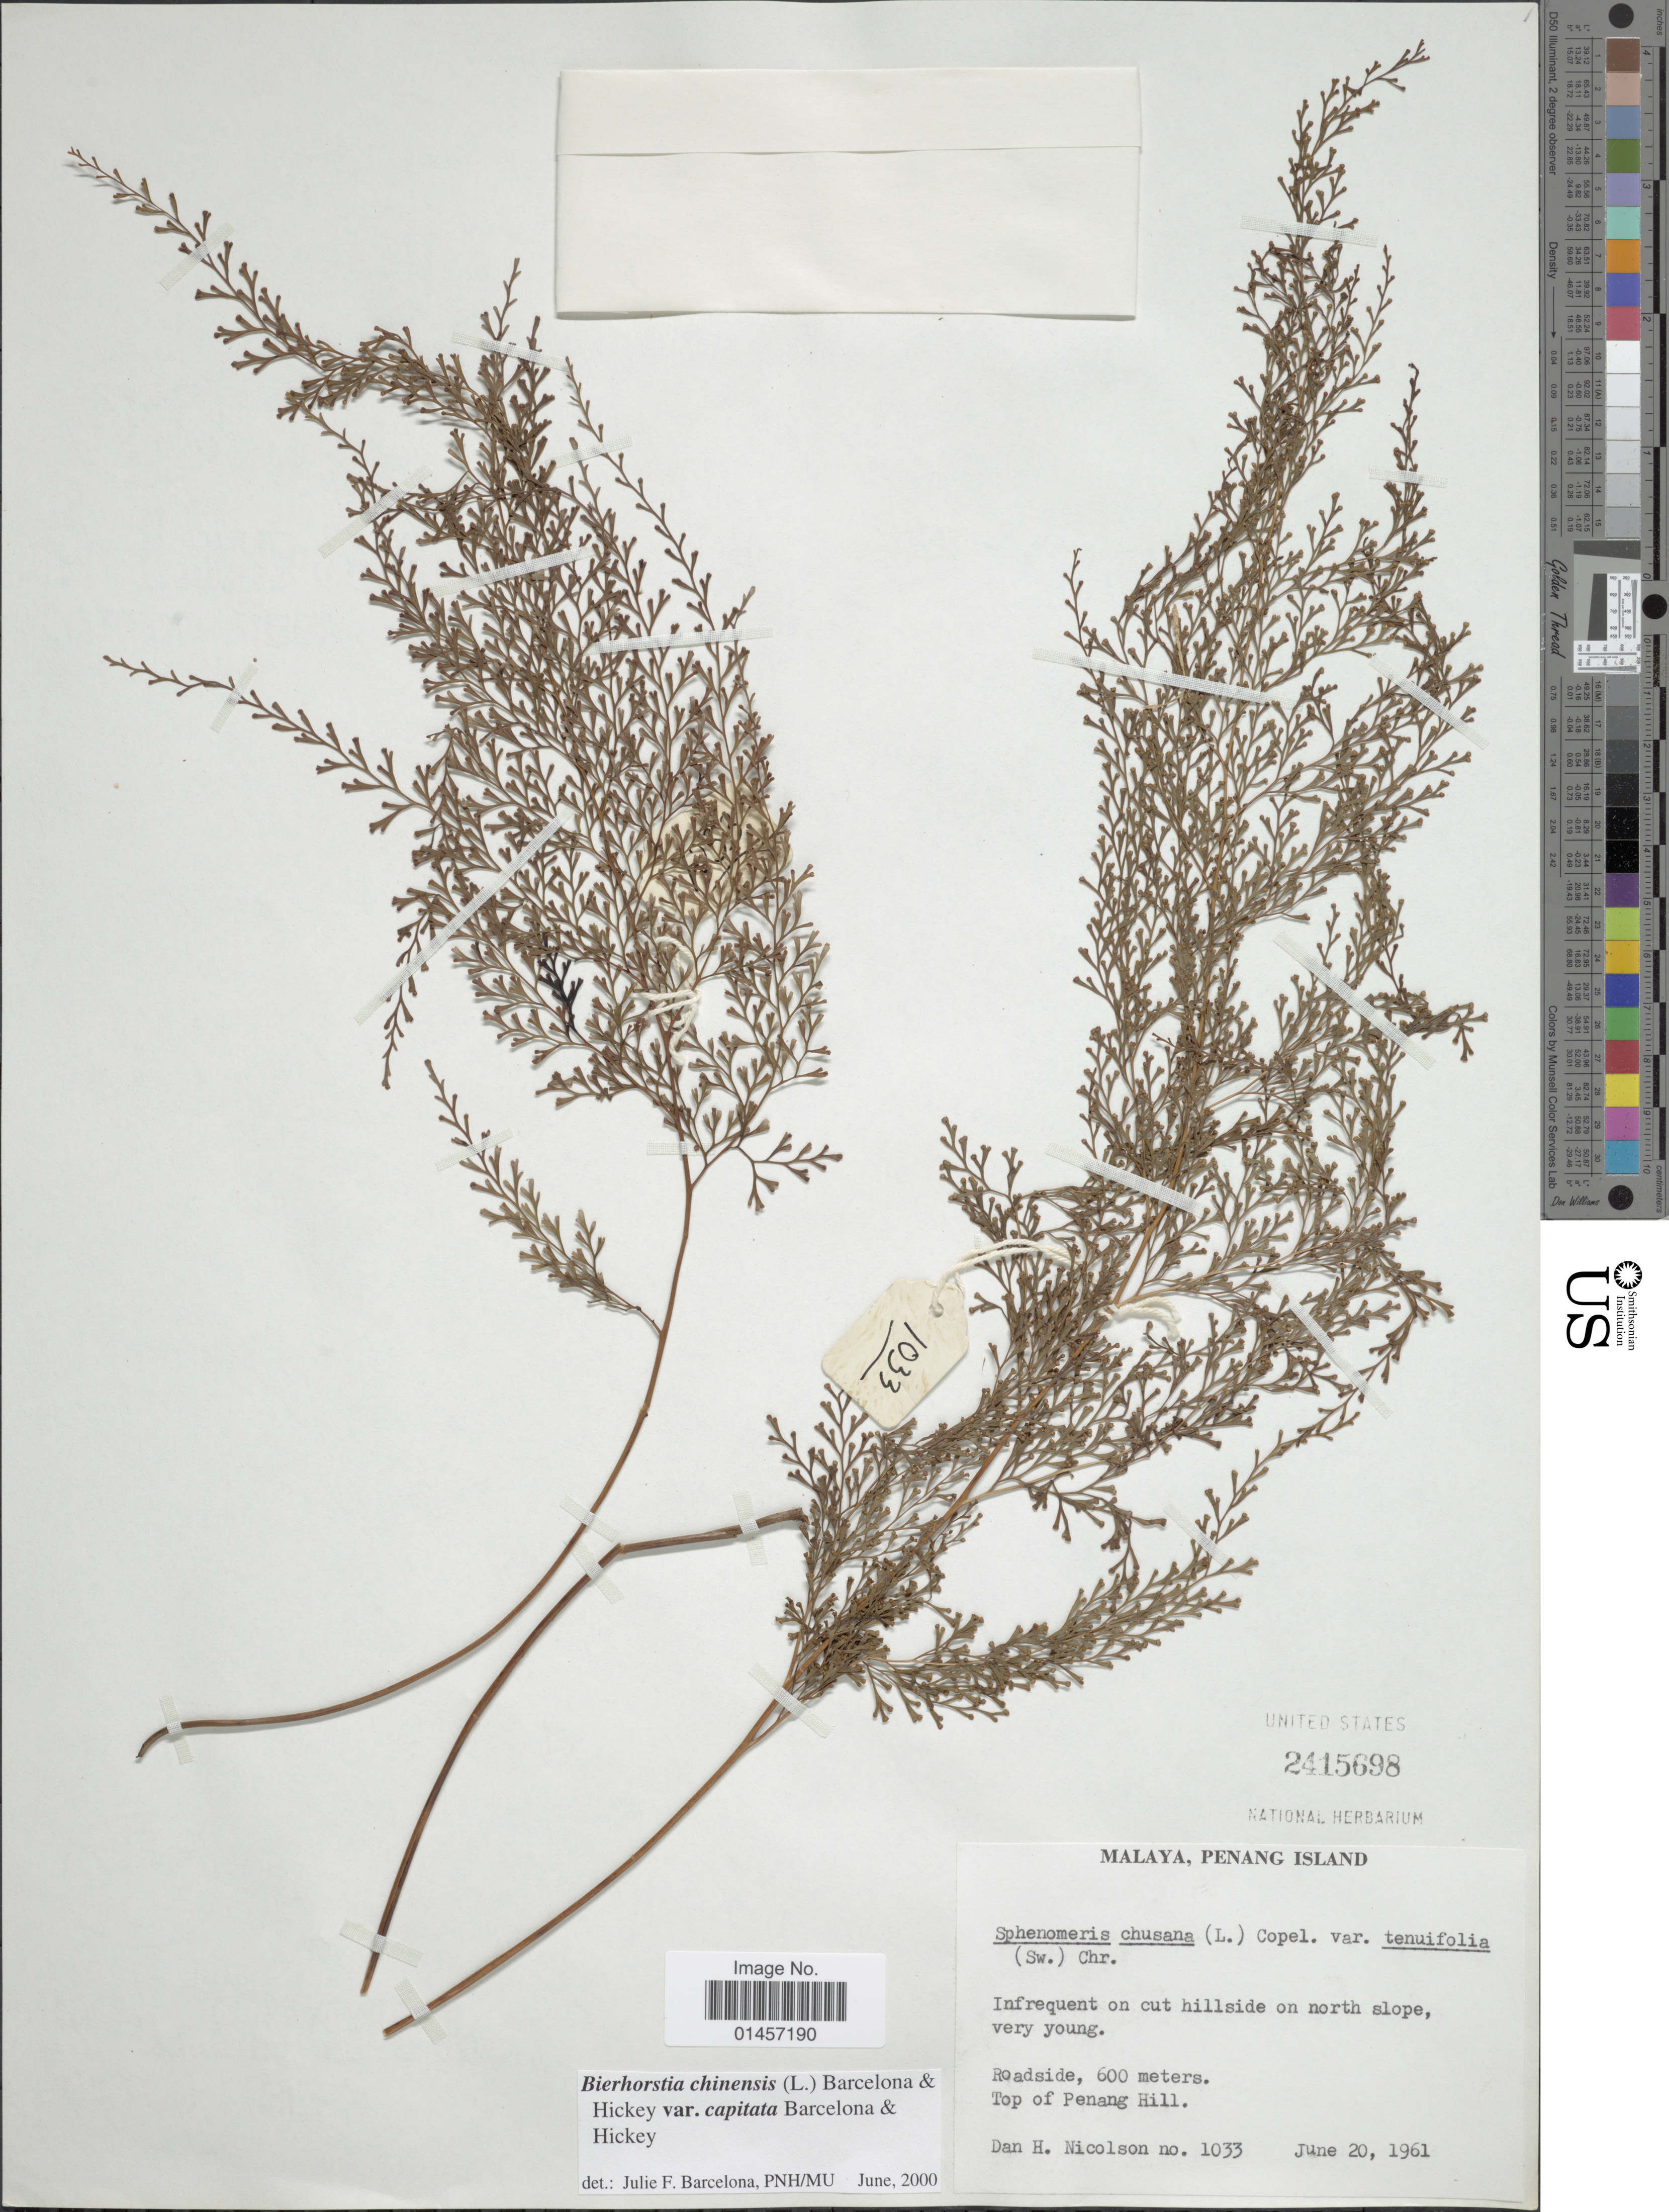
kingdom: Plantae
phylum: Tracheophyta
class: Polypodiopsida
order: Polypodiales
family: Lindsaeaceae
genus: Sphenomeris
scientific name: Sphenomeris chinensis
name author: (L.) Maxon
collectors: D. H. Nicolson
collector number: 1033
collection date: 1961-06-20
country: Malaysia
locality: Malaya, Penang Island, infrequent on cut hillside on north slope, Roadside, Top of Penang Hill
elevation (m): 600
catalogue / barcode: US 2415698